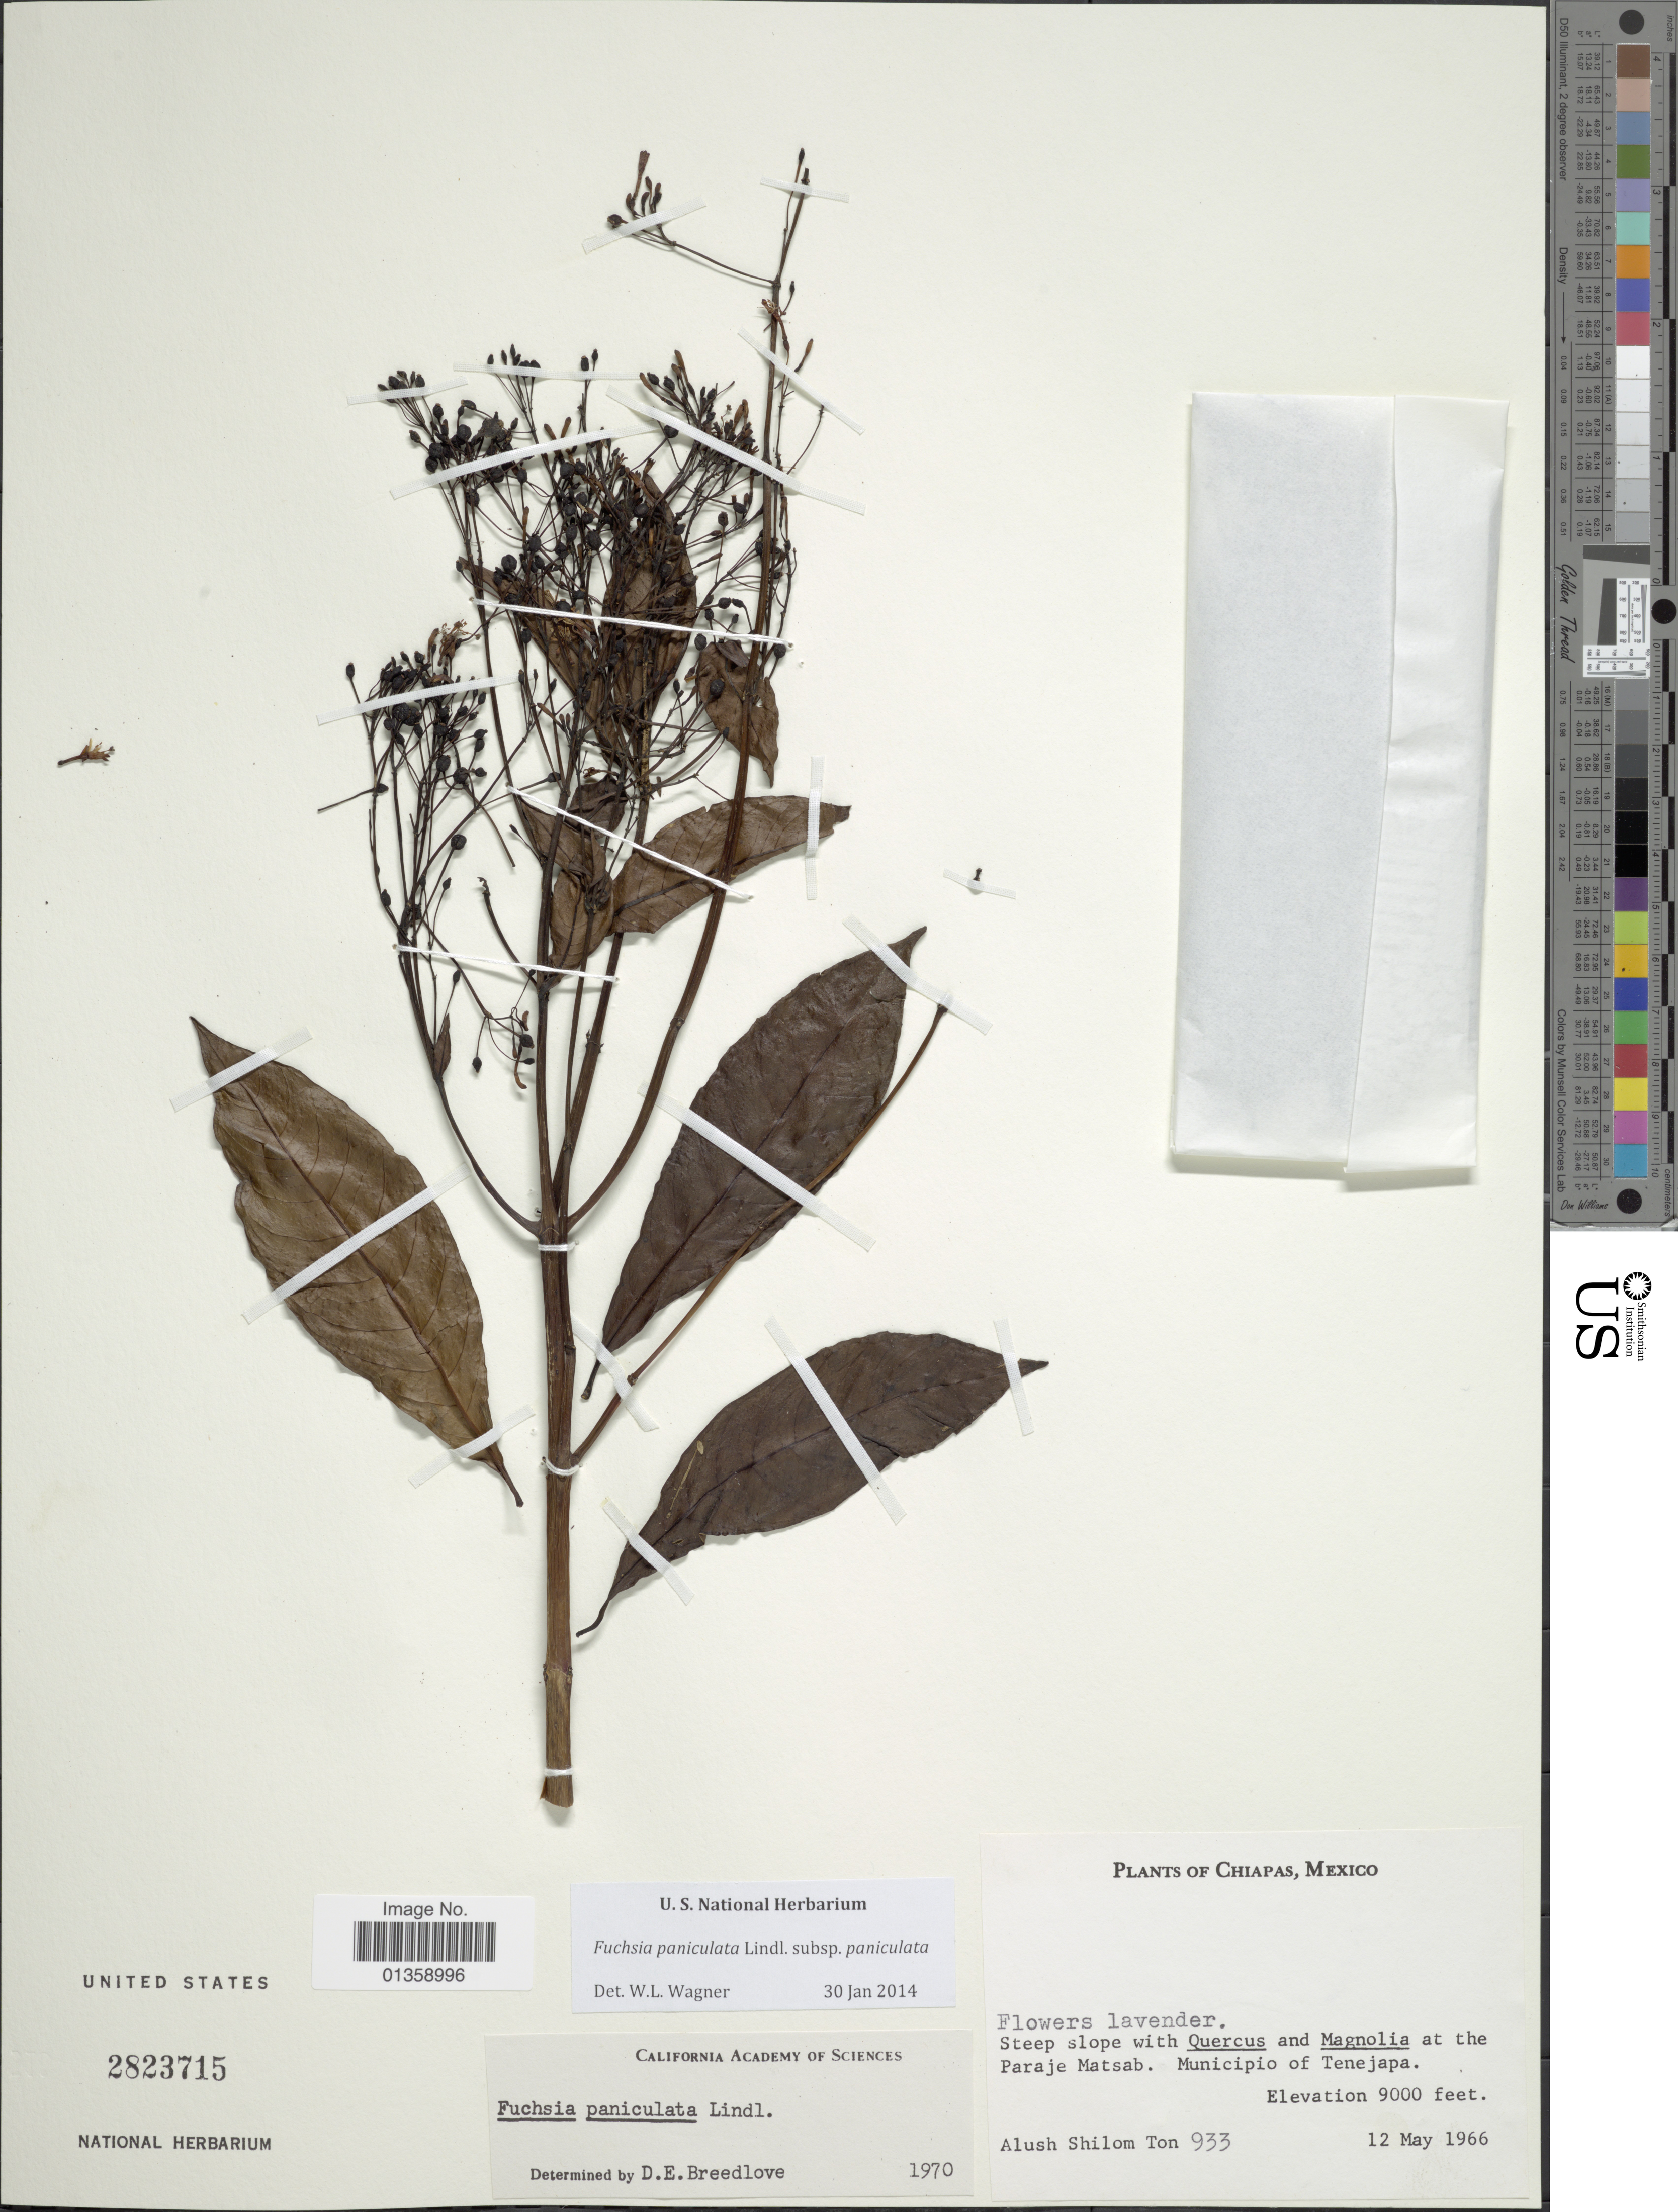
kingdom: Plantae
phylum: Tracheophyta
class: Magnoliopsida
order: Myrtales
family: Onagraceae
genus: Fuchsia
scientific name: Fuchsia paniculata subsp. paniculata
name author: Lindl.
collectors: A. S. Ton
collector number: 933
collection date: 1966-05-12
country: Mexico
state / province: Chiapas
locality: At the Paraje Matsab. Municipio of Tenejapa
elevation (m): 2743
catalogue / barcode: US 2823715